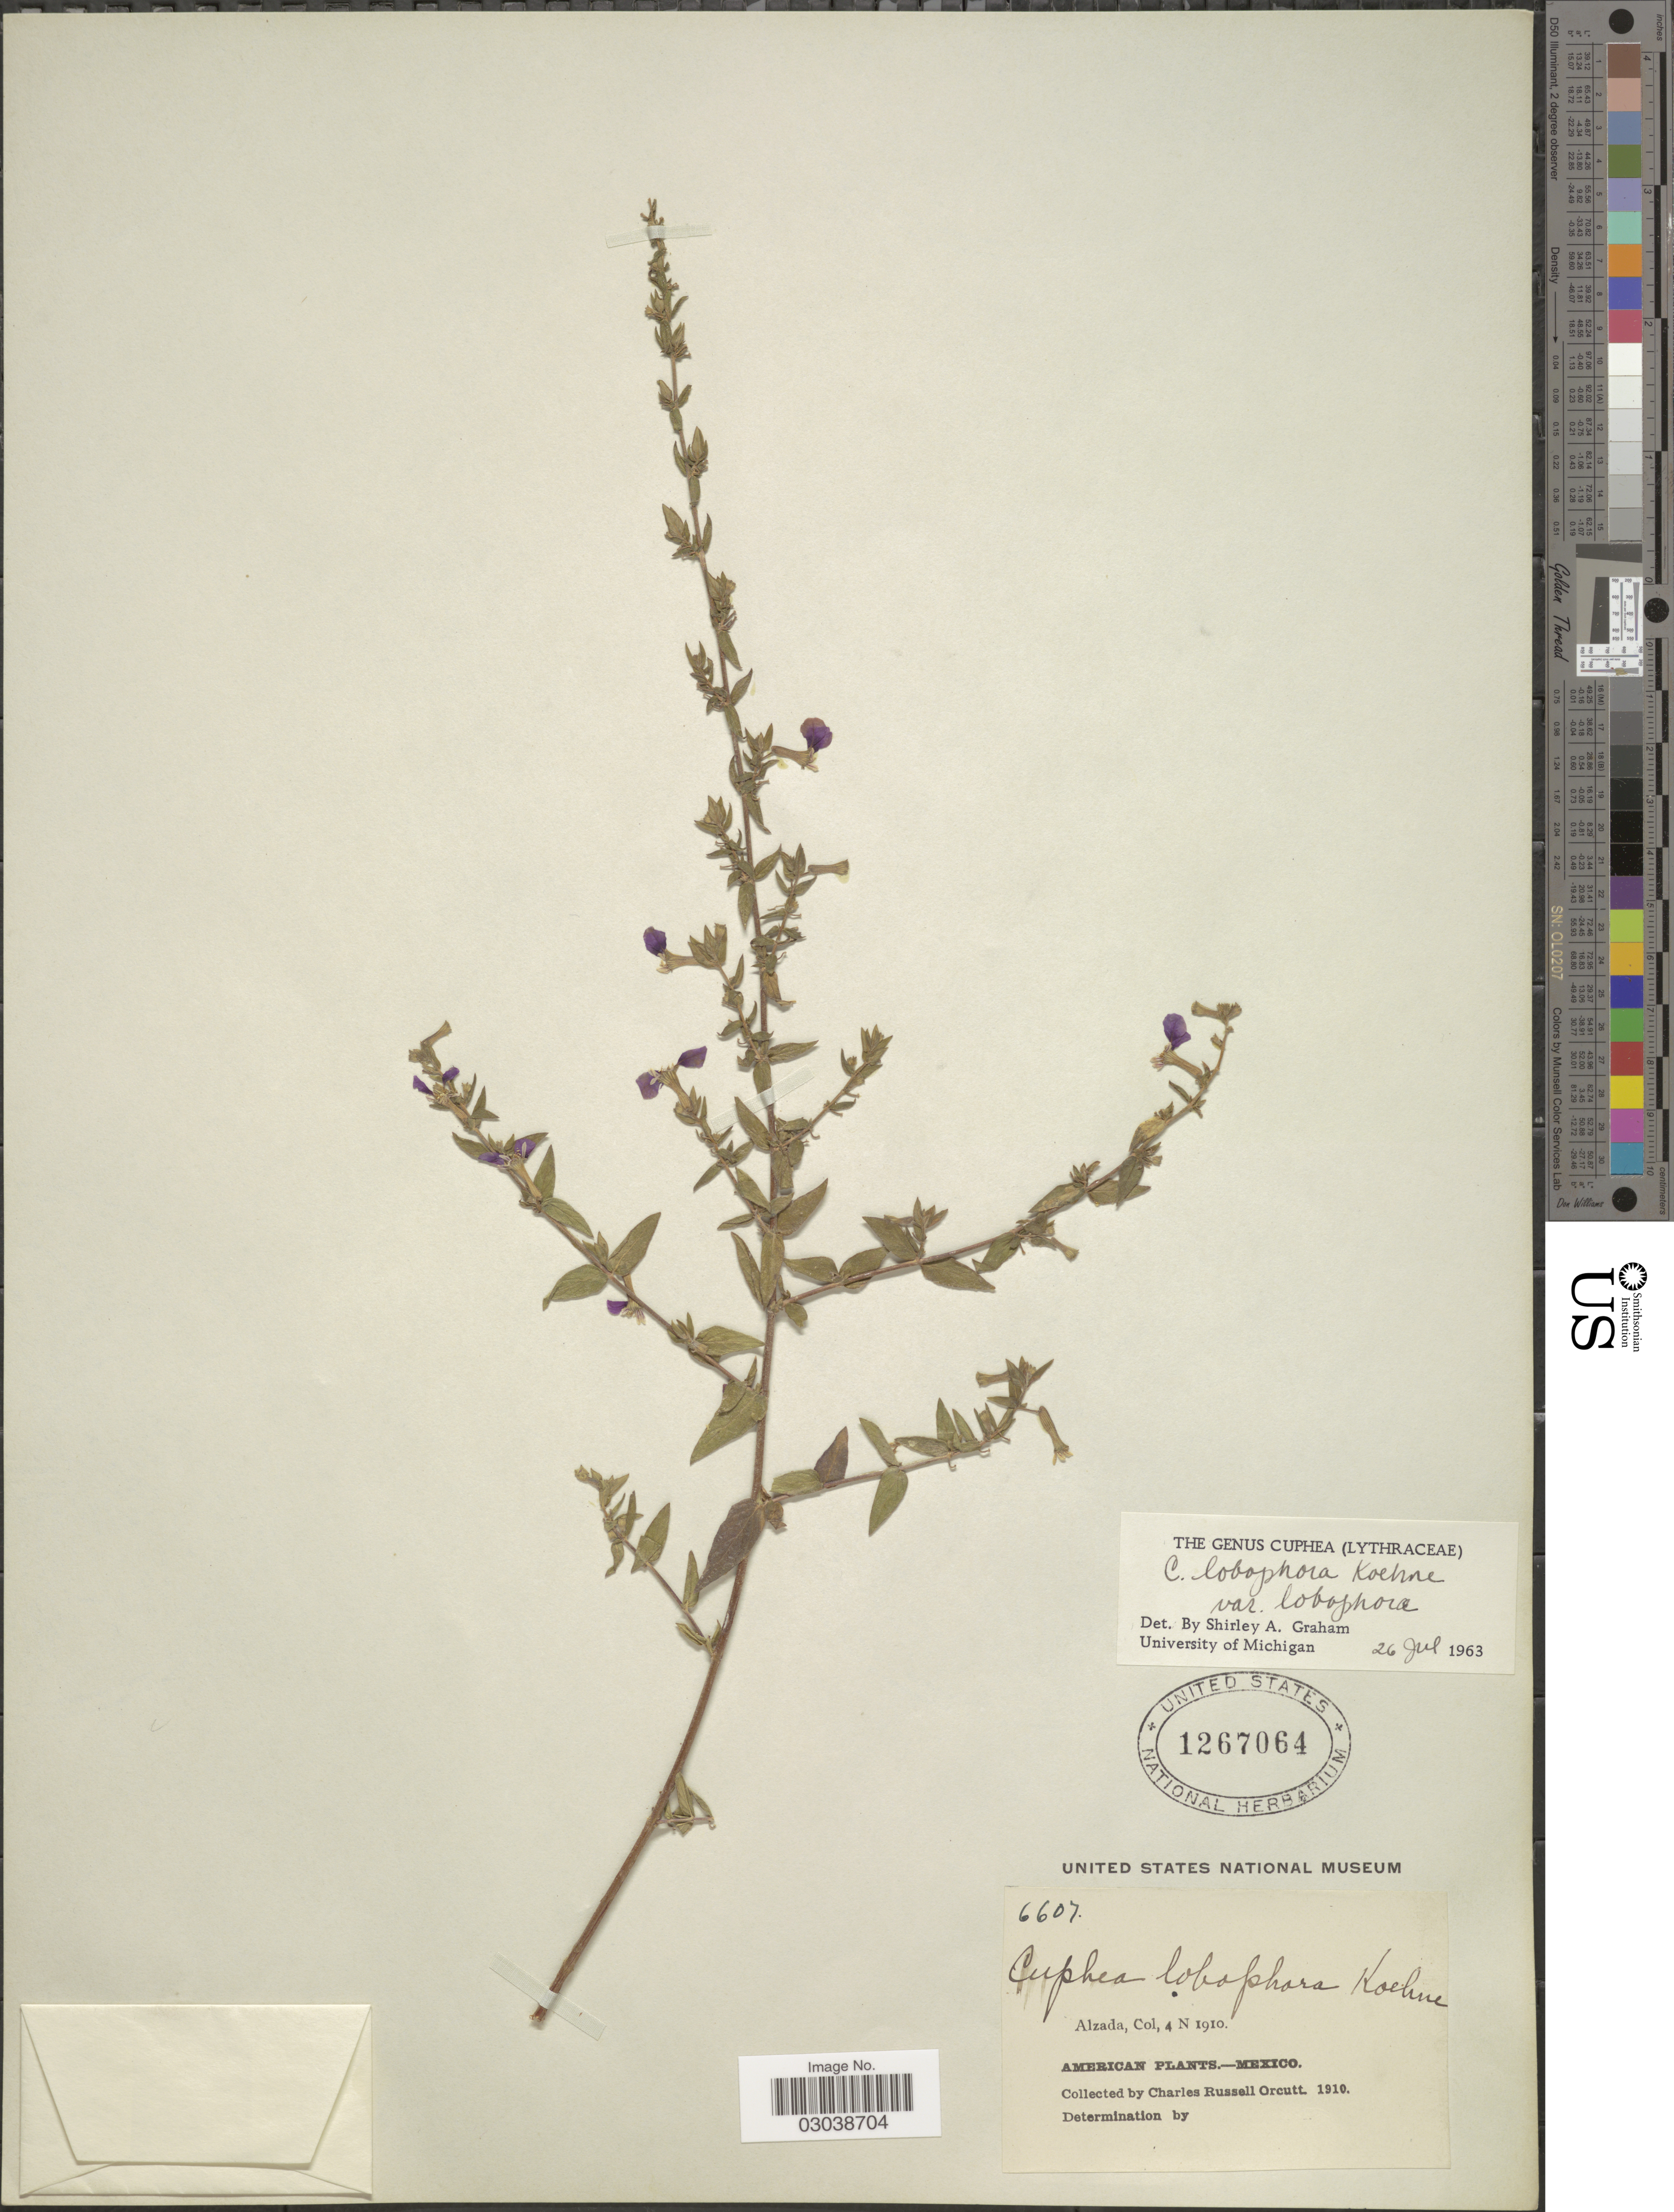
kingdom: Plantae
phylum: Tracheophyta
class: Magnoliopsida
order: Myrtales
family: Lythraceae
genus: Cuphea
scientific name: Cuphea lobophora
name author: Koehne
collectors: C. R. Orcutt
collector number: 6607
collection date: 1910-11-04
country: Mexico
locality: Alzada.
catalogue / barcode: US 1267064